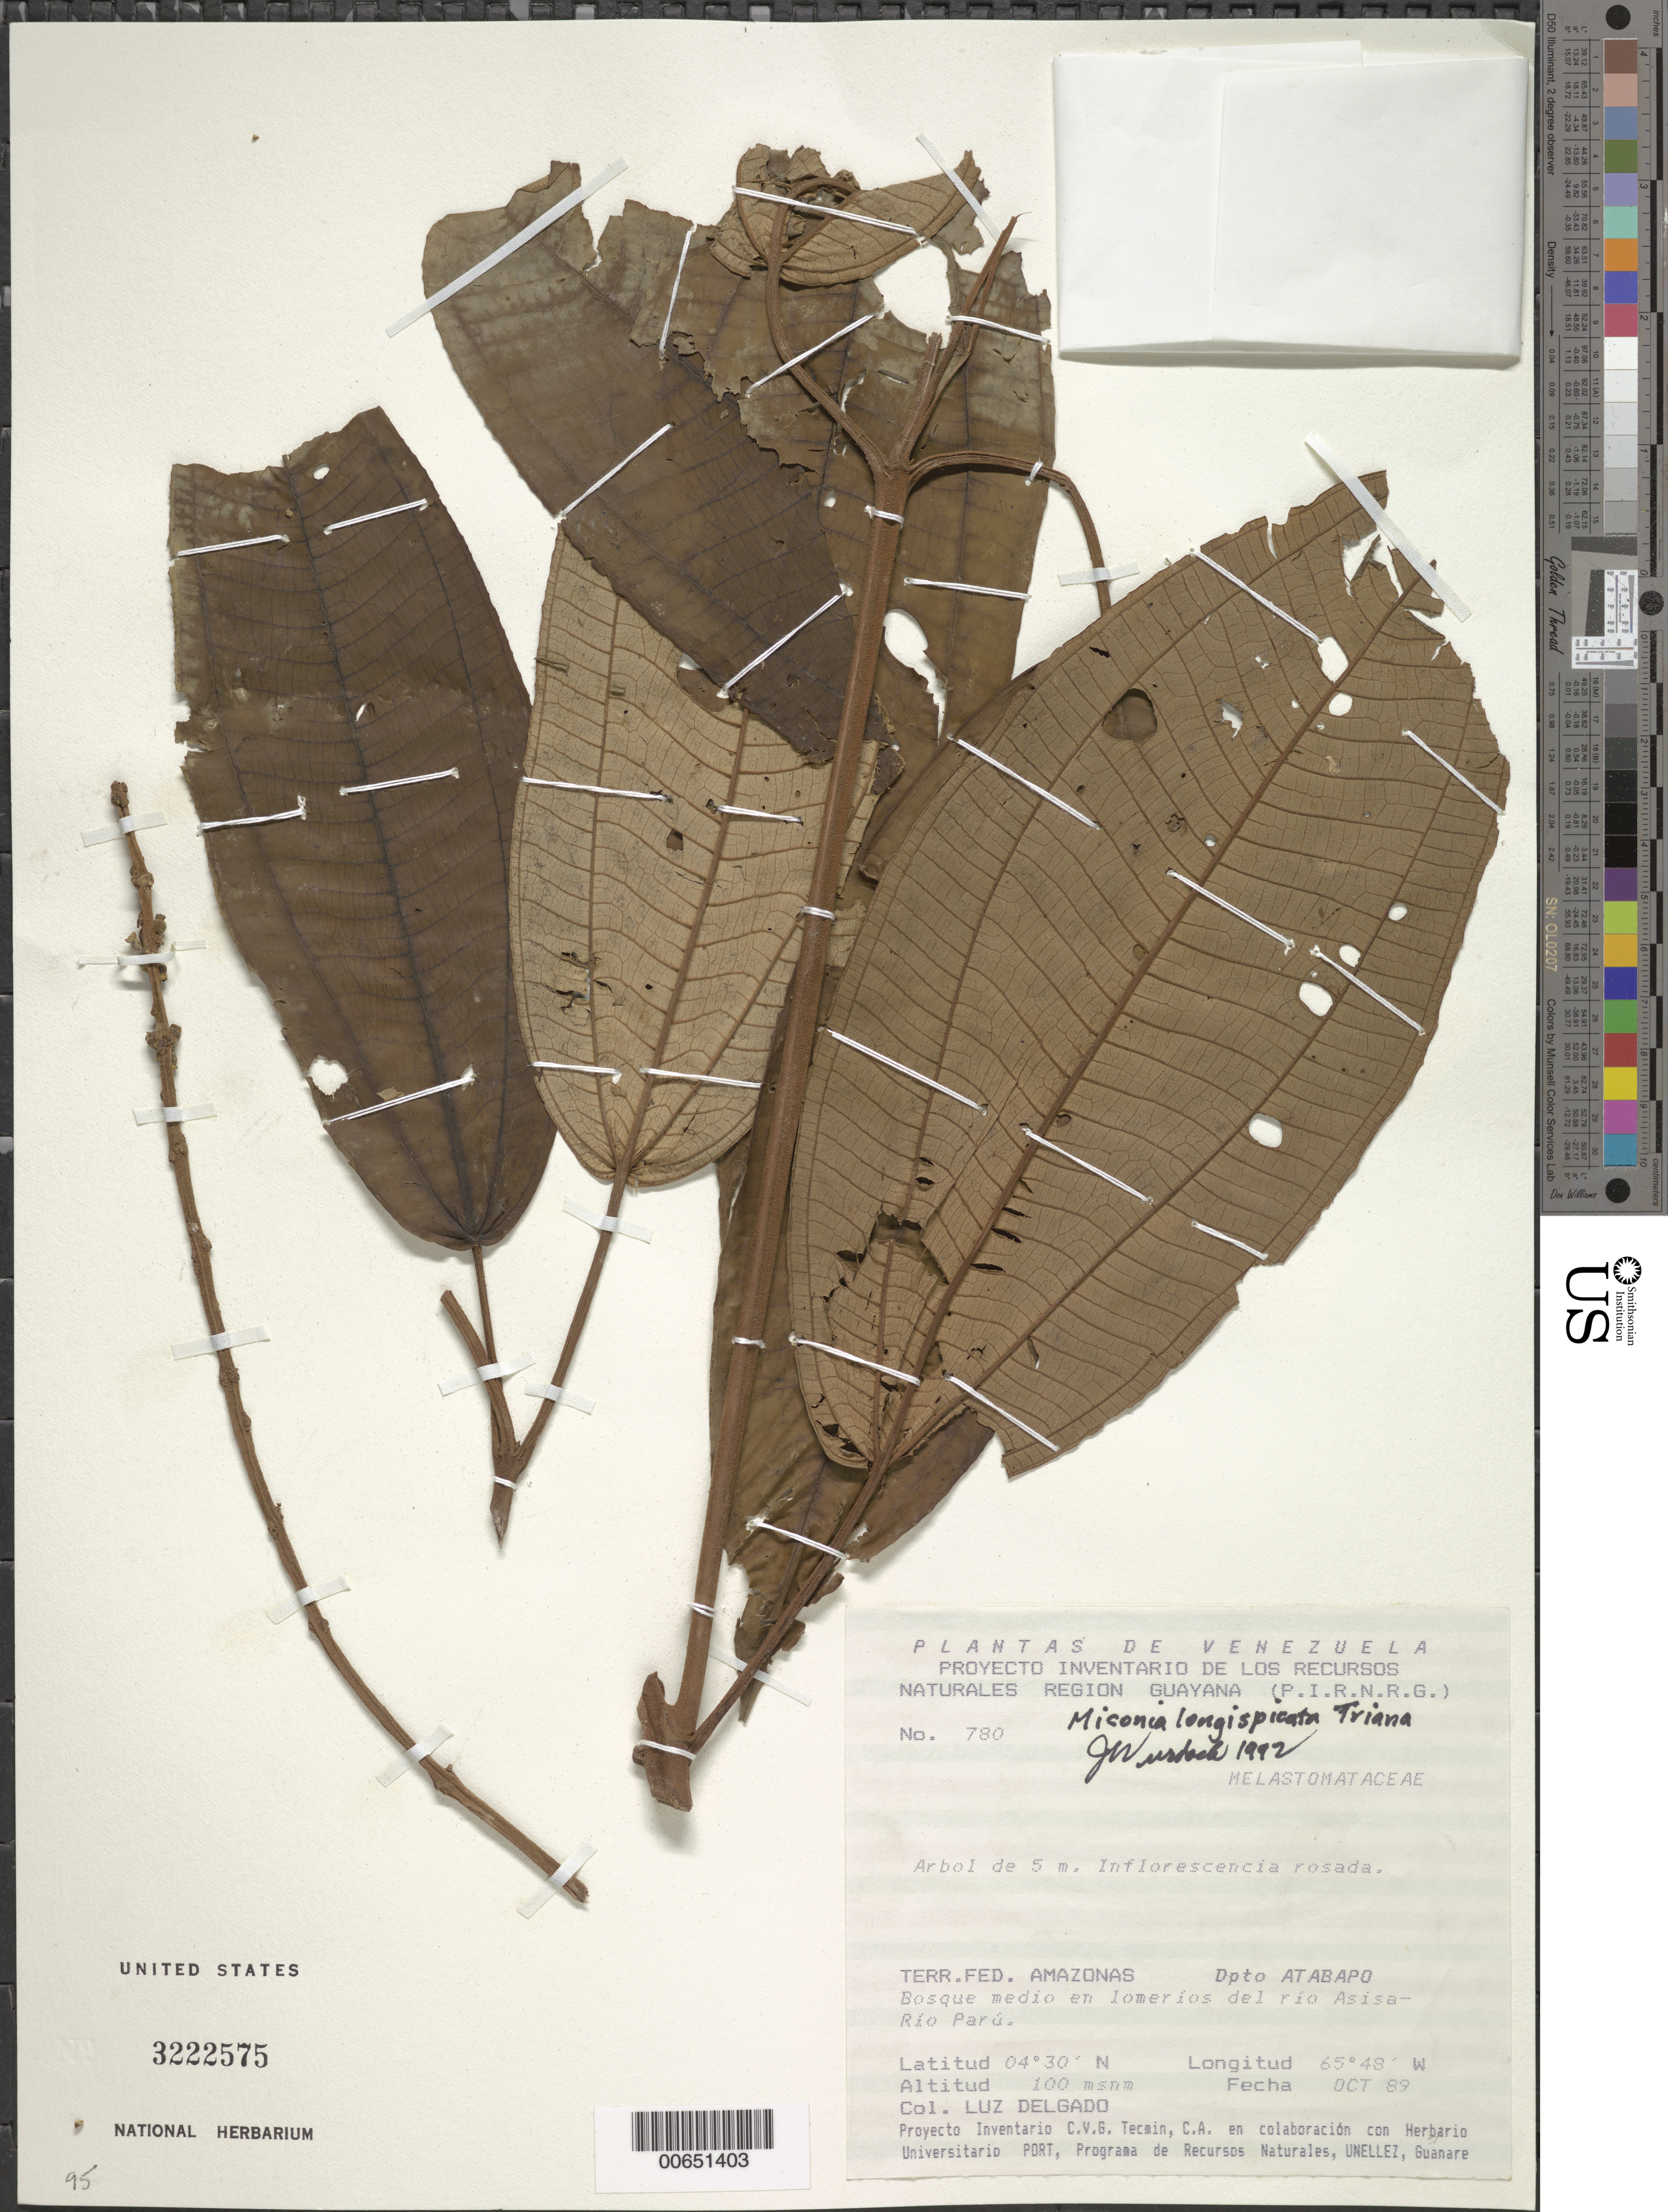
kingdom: Plantae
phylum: Tracheophyta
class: Magnoliopsida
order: Myrtales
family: Melastomataceae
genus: Miconia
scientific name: Miconia longispicata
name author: Triana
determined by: Wurdack, John J., (US), US (UNITED STATES)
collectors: L. Delgado V.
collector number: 780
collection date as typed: Oct-89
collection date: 1989-10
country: Venezuela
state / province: Amazonas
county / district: Atabapo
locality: Río Asisa-Río Parú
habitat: Bosque medio en lomerios del rio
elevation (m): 100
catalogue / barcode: US 3222575